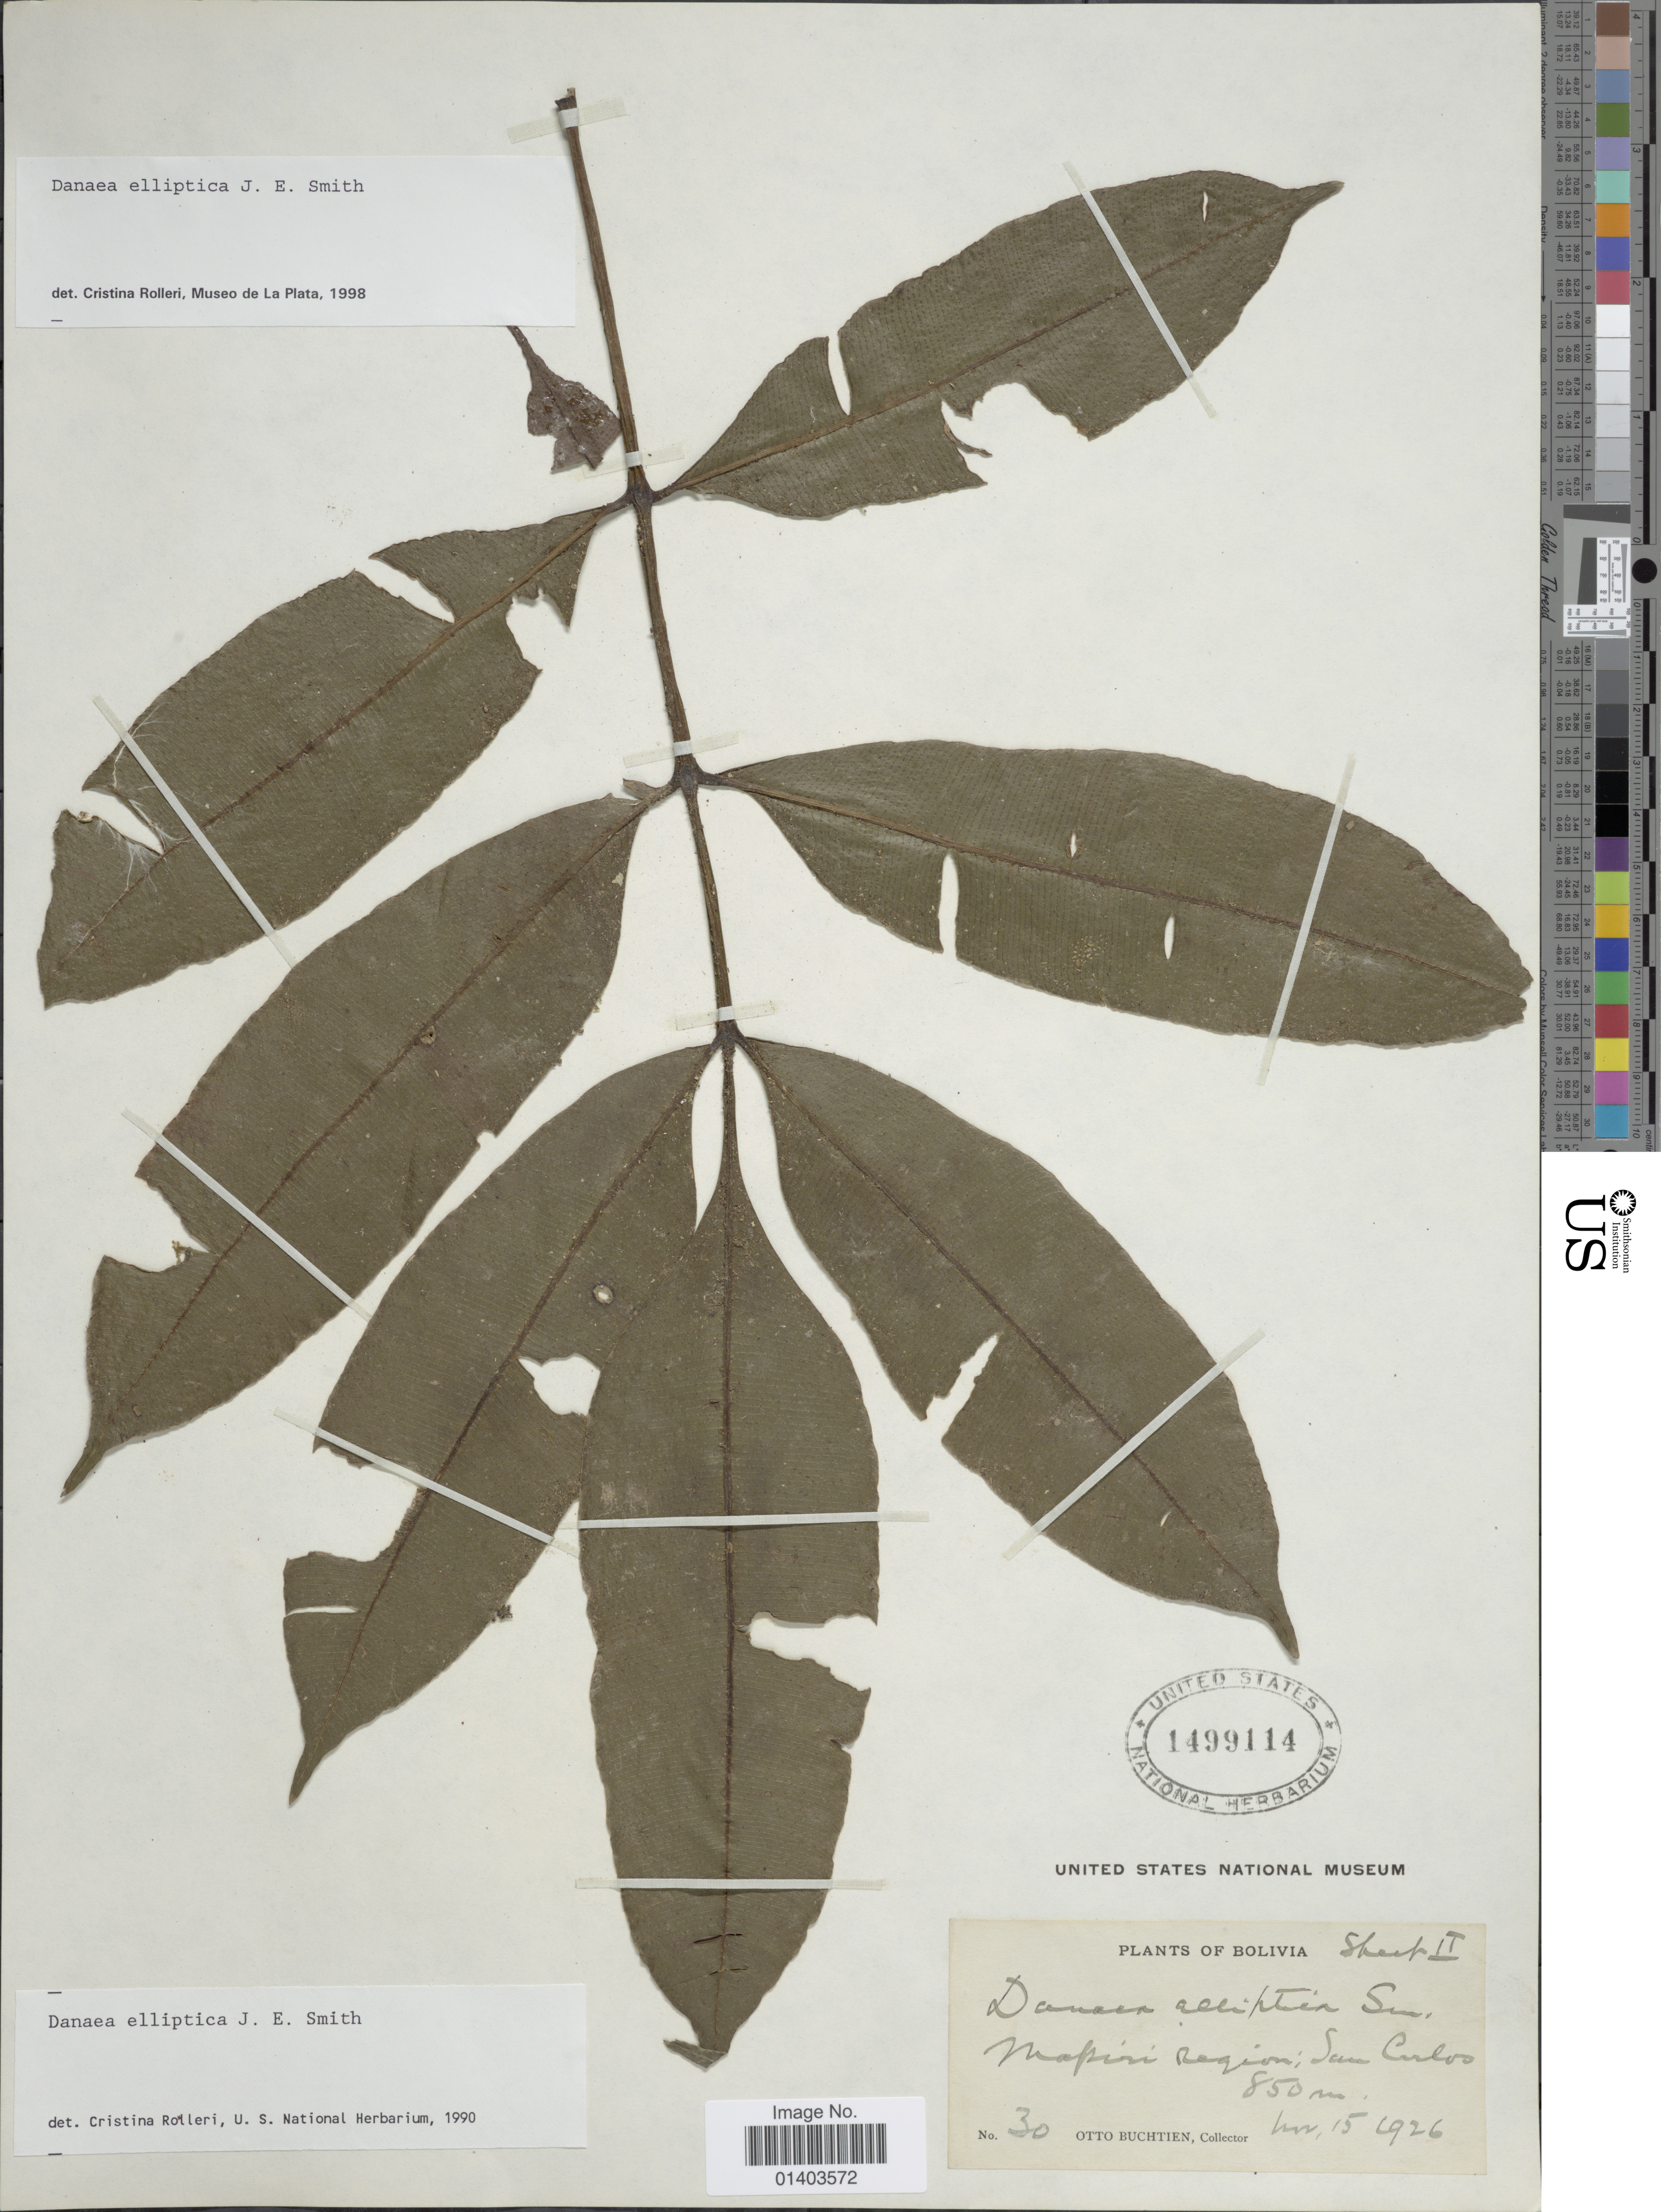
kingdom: Plantae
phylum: Tracheophyta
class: Polypodiopsida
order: Marattiales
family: Marattiaceae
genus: Danaea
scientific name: Danaea elliptica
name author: Sm.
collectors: O. Buchtien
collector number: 30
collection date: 1926-11-15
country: Bolivia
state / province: La Paz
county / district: Mapiri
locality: San Carlos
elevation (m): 850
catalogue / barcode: US 1499114